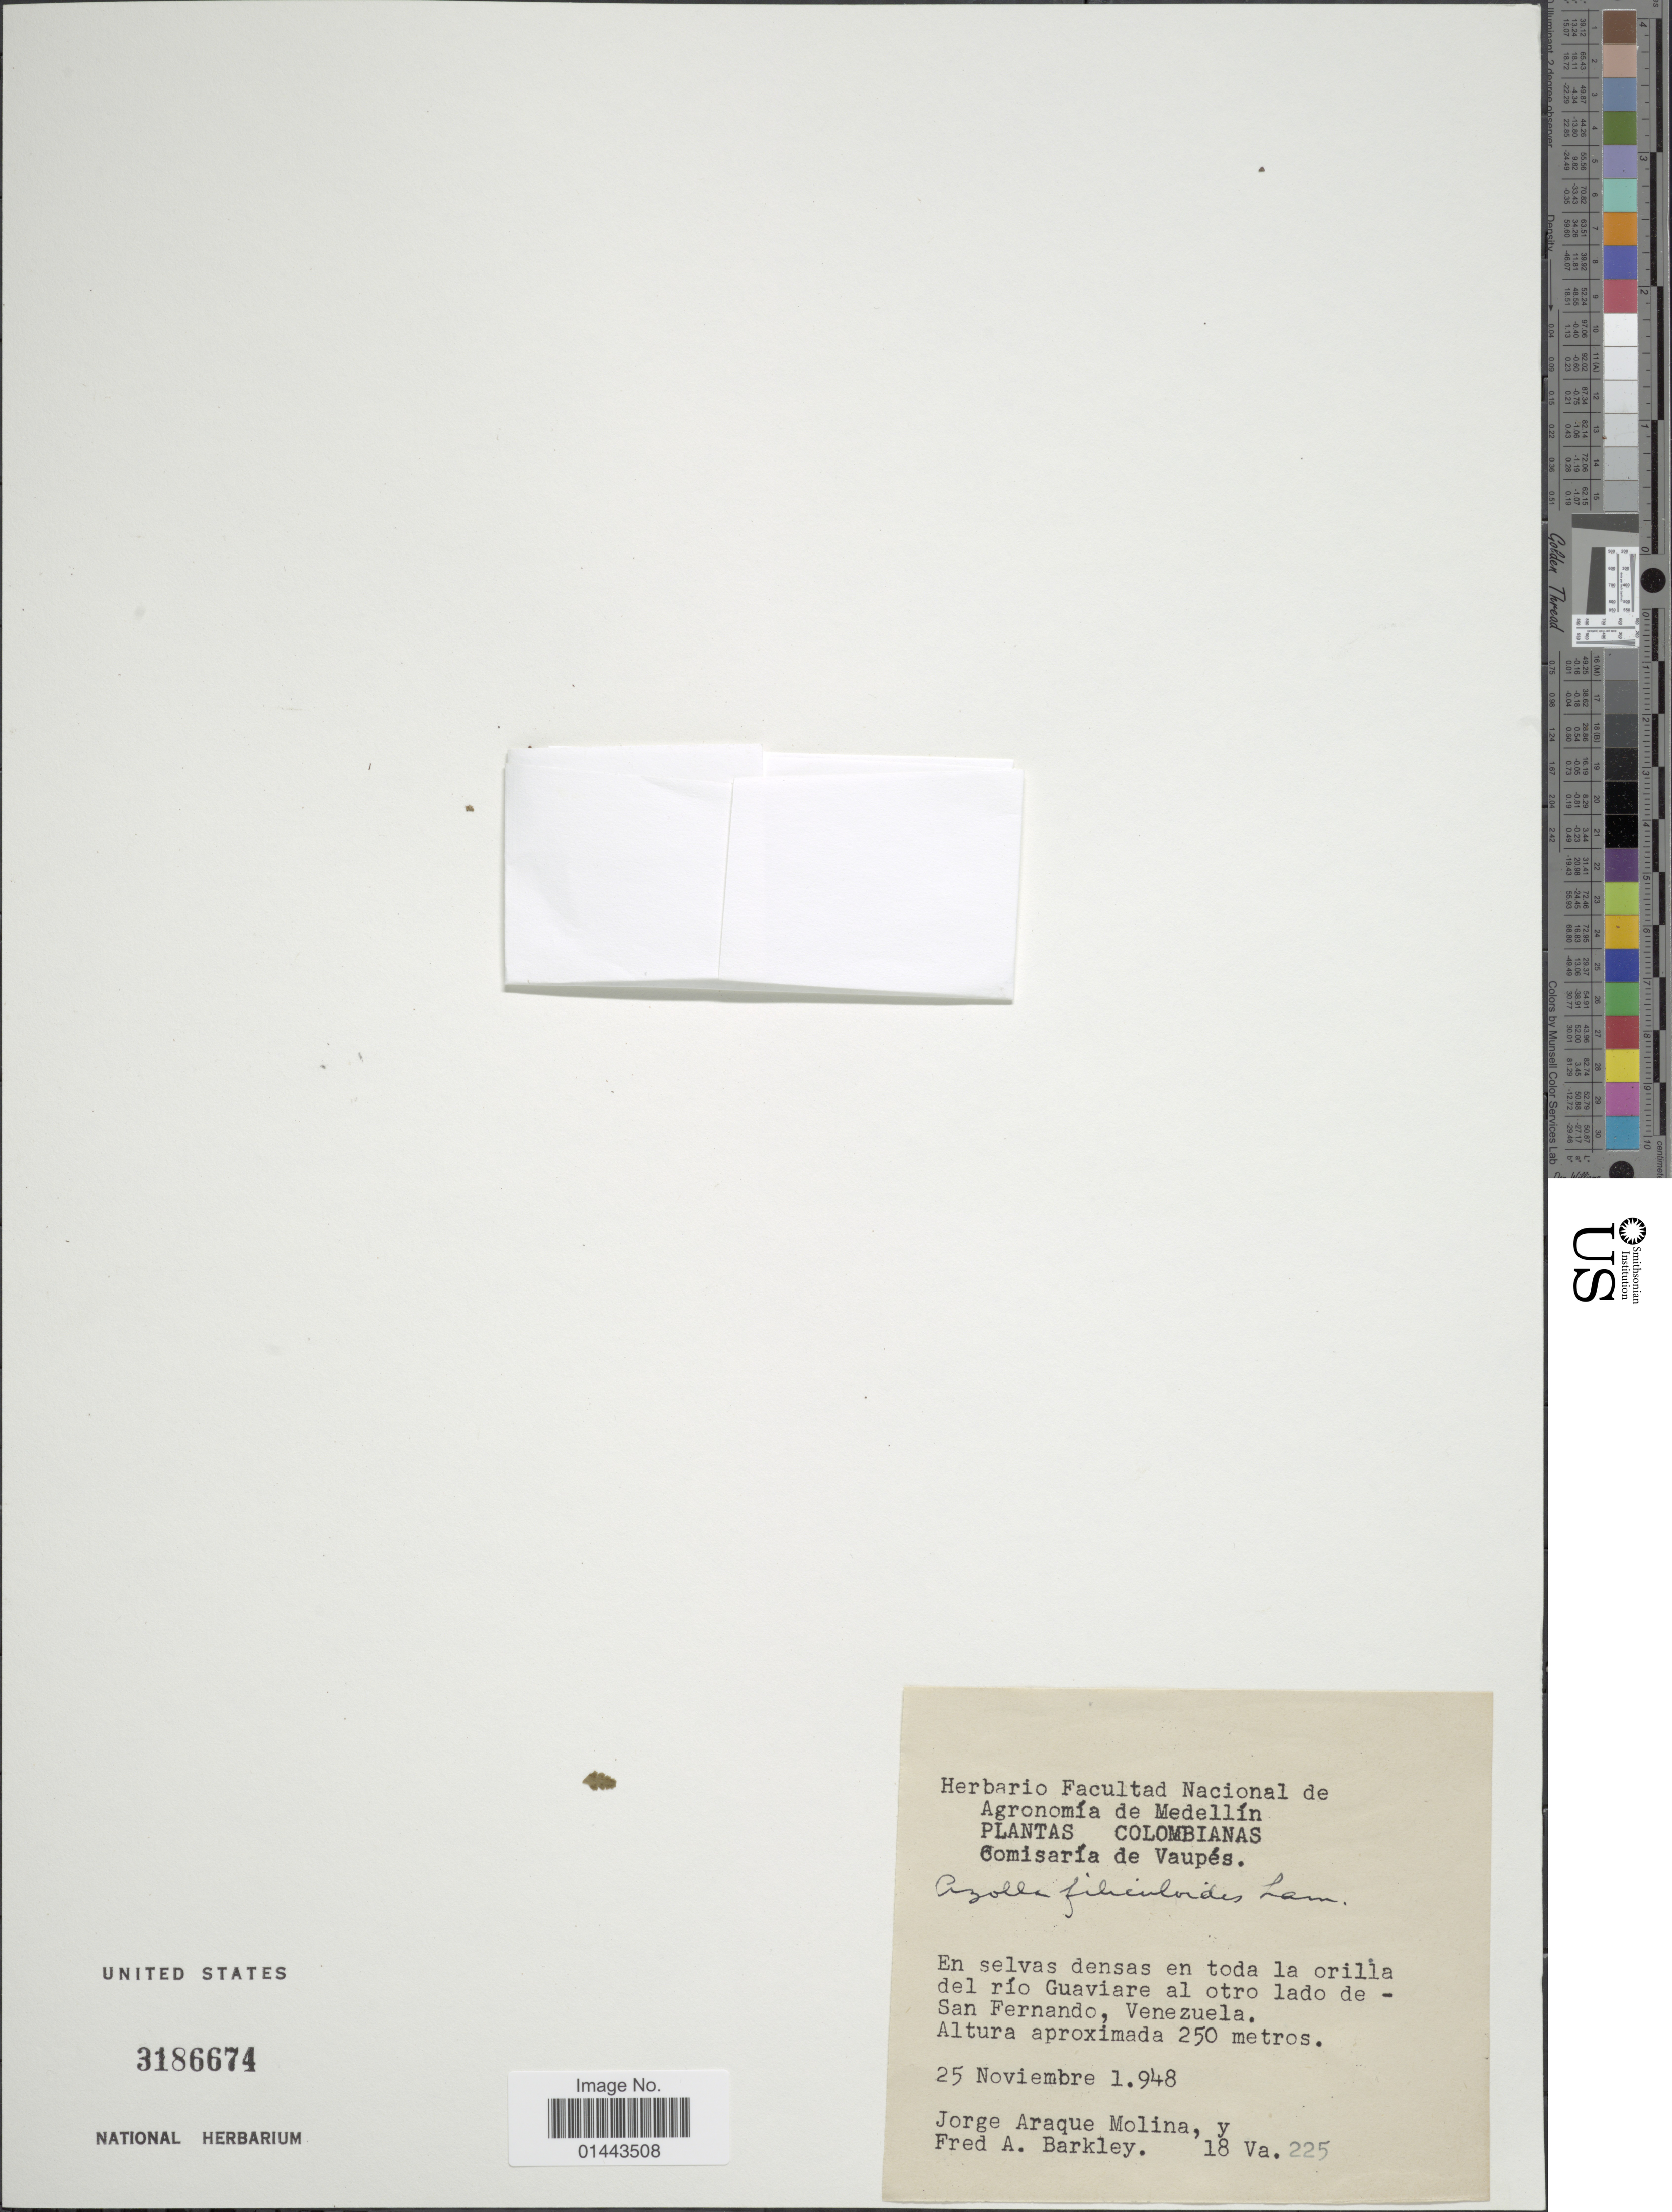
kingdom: Plantae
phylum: Tracheophyta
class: Polypodiopsida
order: Salviniales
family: Salviniaceae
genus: Azolla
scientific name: Azolla filiculoides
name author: Lam.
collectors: J. Araque Molina & F. A. Barkley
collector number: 225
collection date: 1948-11-25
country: Colombia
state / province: Vaupés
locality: Colombianas. En selvas densas en toda la orilla del rio Guaviare al otro lado de San Fernando, Venezuela.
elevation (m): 250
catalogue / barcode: US 3186674